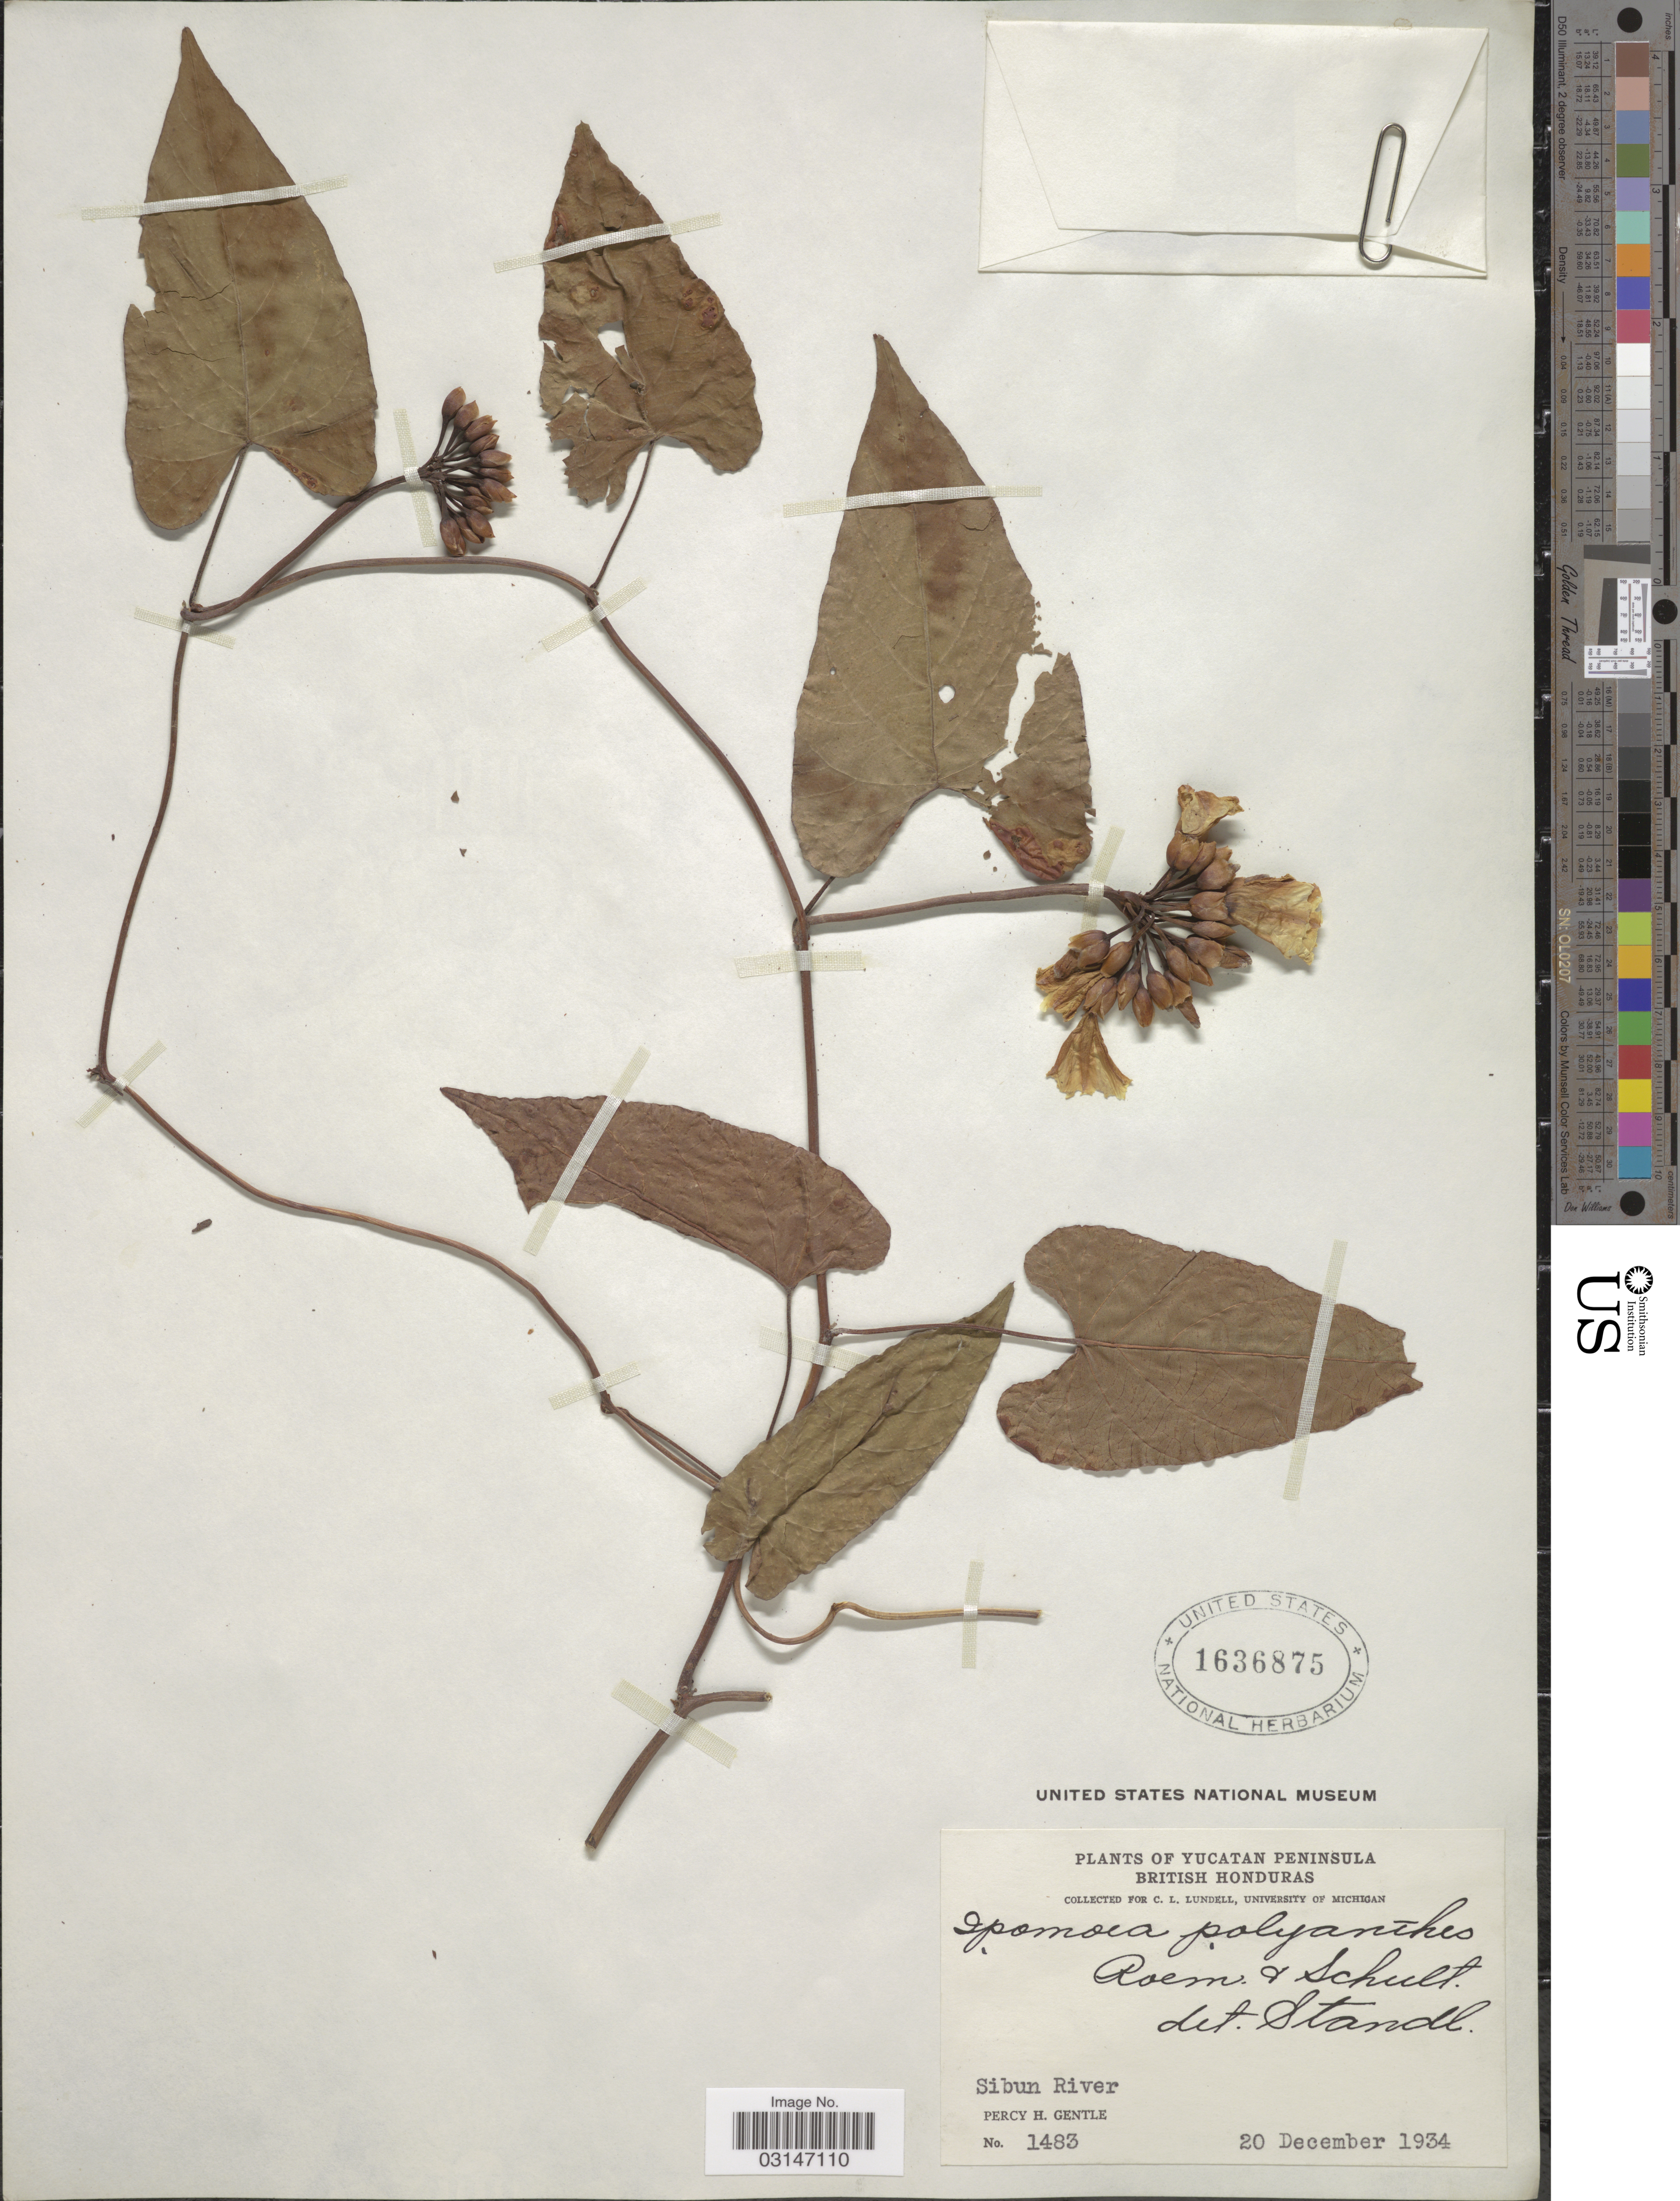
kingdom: Plantae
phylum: Tracheophyta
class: Magnoliopsida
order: Solanales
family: Convolvulaceae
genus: Camonea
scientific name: Camonea umbellata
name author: (L.) A. R. Simões & Staples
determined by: Strong, Mark T., (BOT), Smithsonian Institution - National Museum of Natural History (UNITED STATES)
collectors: P. H. Gentle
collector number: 1483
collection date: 1934-12-20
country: Belize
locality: Yucatan Peninsula, British Honduras, Sibun River.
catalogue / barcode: US 1636875